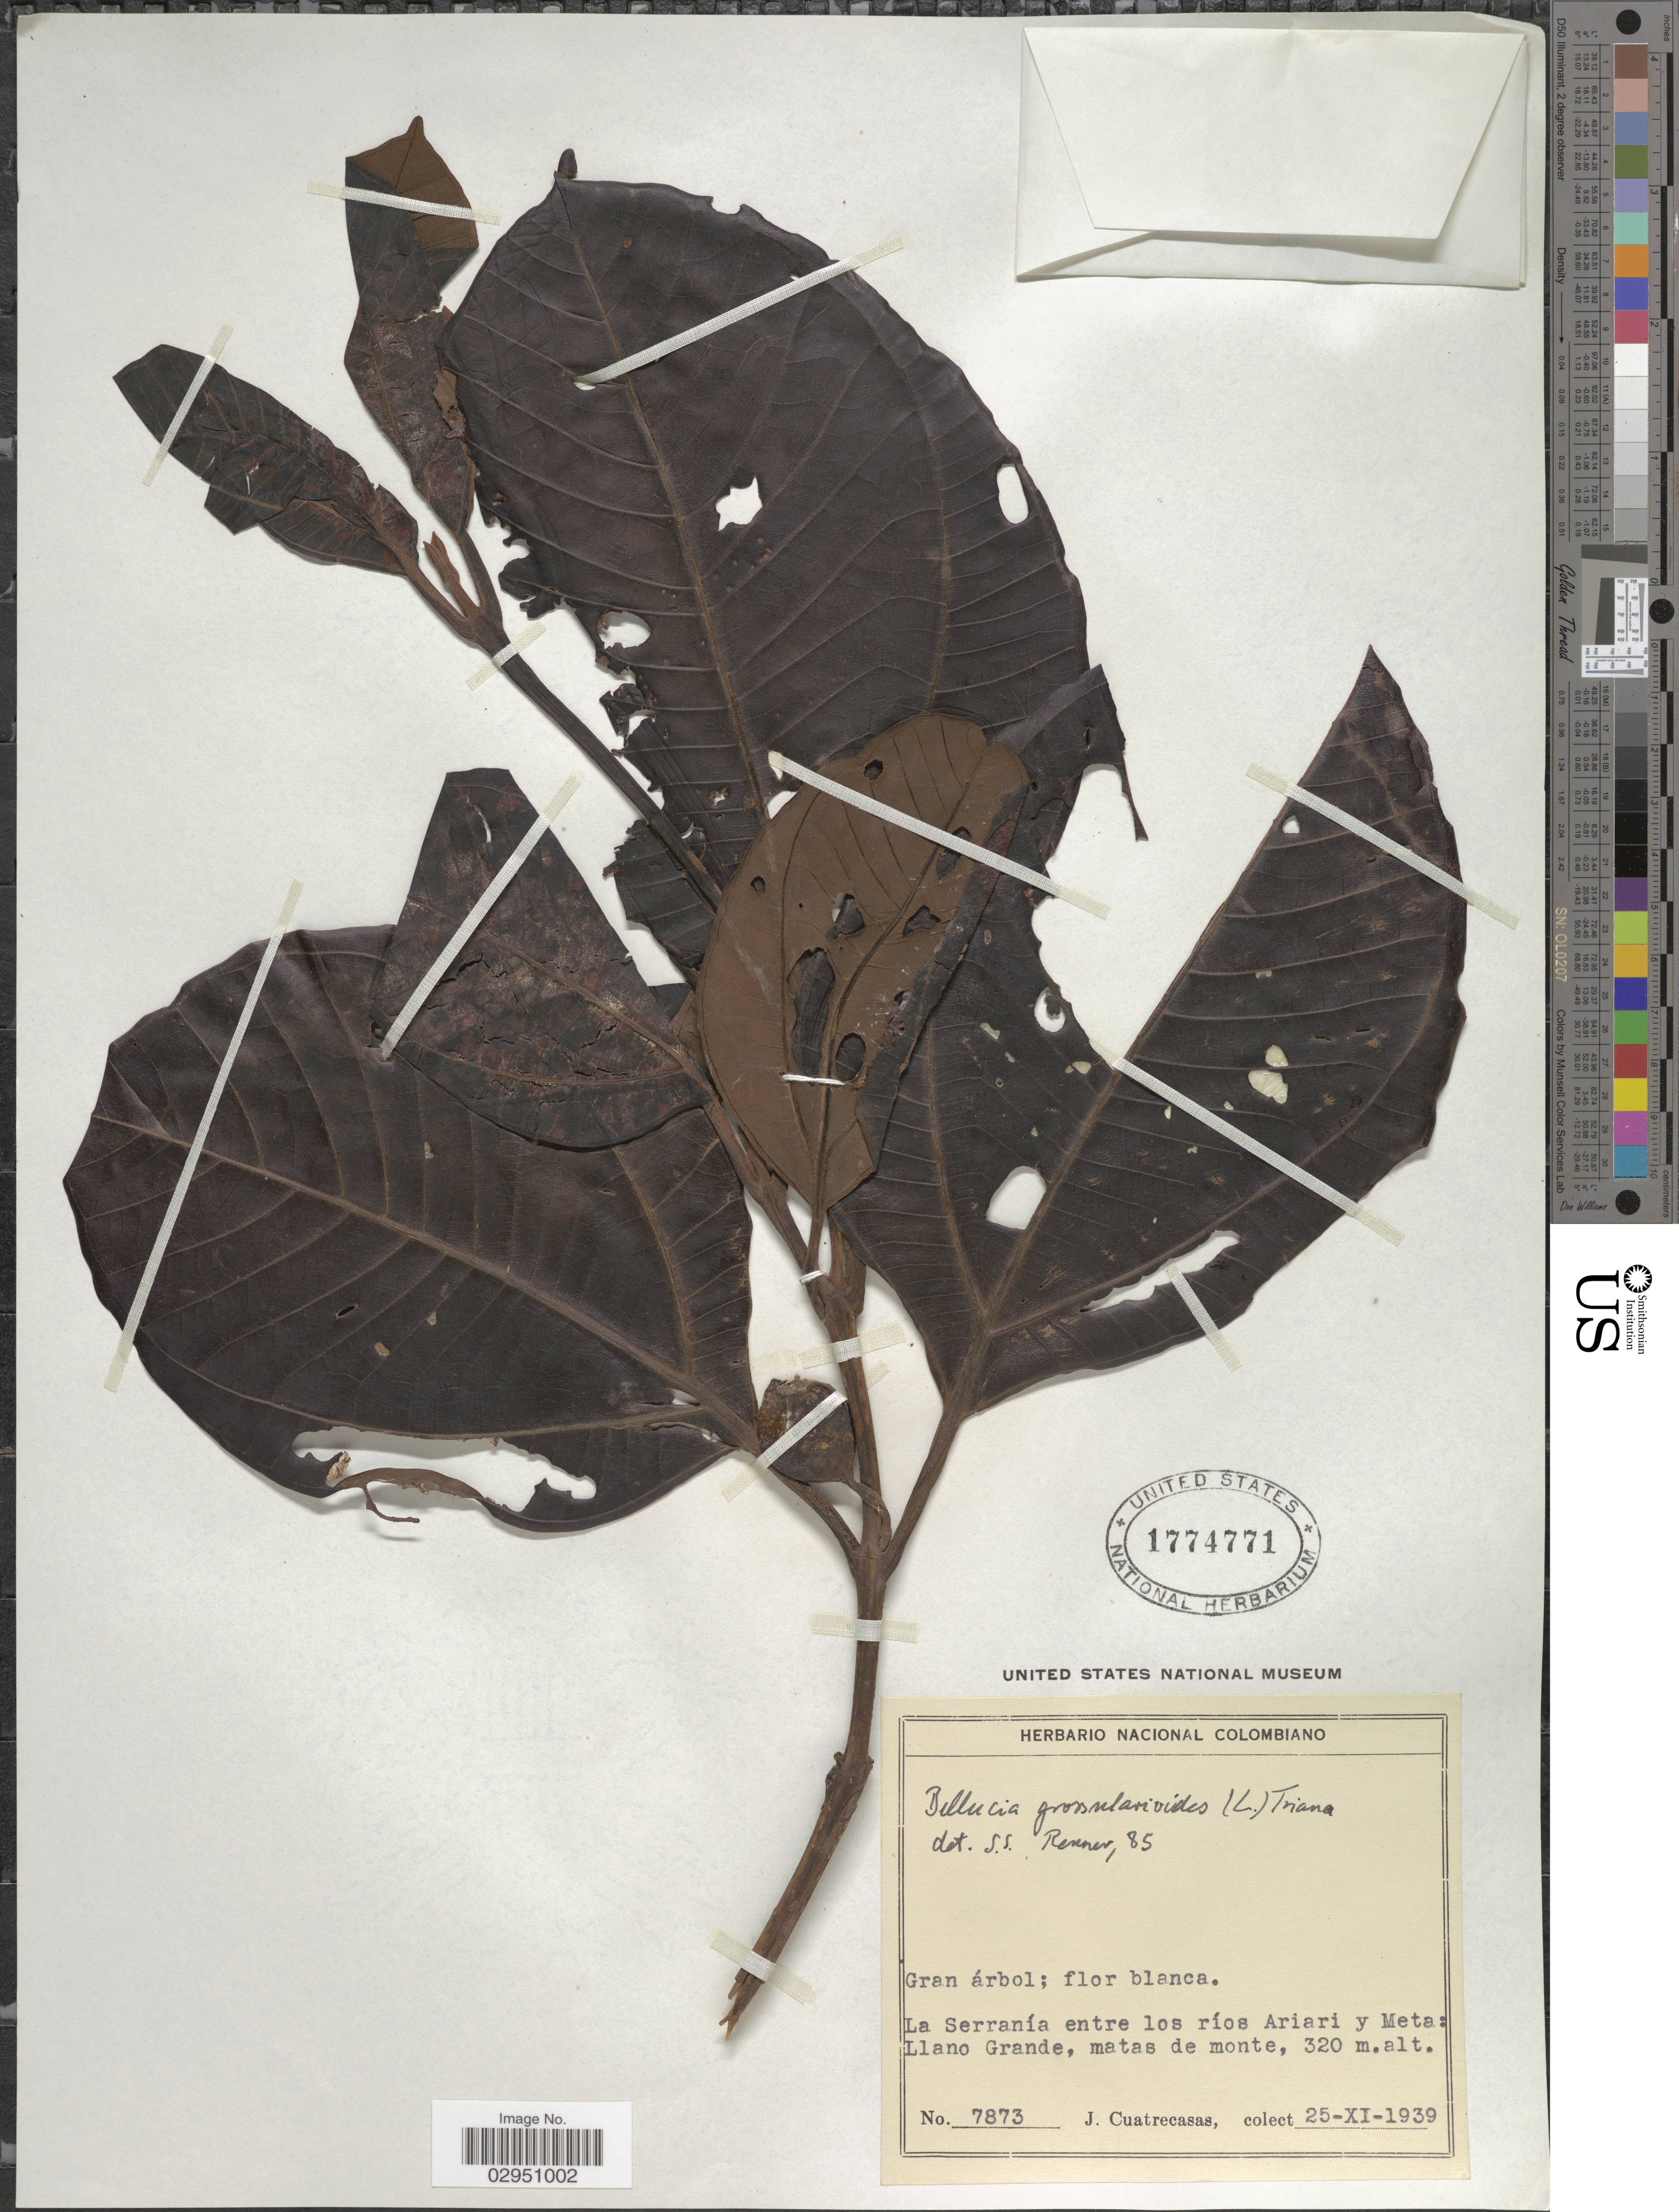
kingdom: Plantae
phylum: Tracheophyta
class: Magnoliopsida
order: Myrtales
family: Melastomataceae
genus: Bellucia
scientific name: Bellucia grossularioides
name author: (L.) Triana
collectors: J. Cuatrecasas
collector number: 7873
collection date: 1939-11-25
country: Colombia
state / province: Meta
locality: La Serranía entre los ríos Ariari y Meta: Llano Grande.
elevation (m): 320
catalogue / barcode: US 1774771